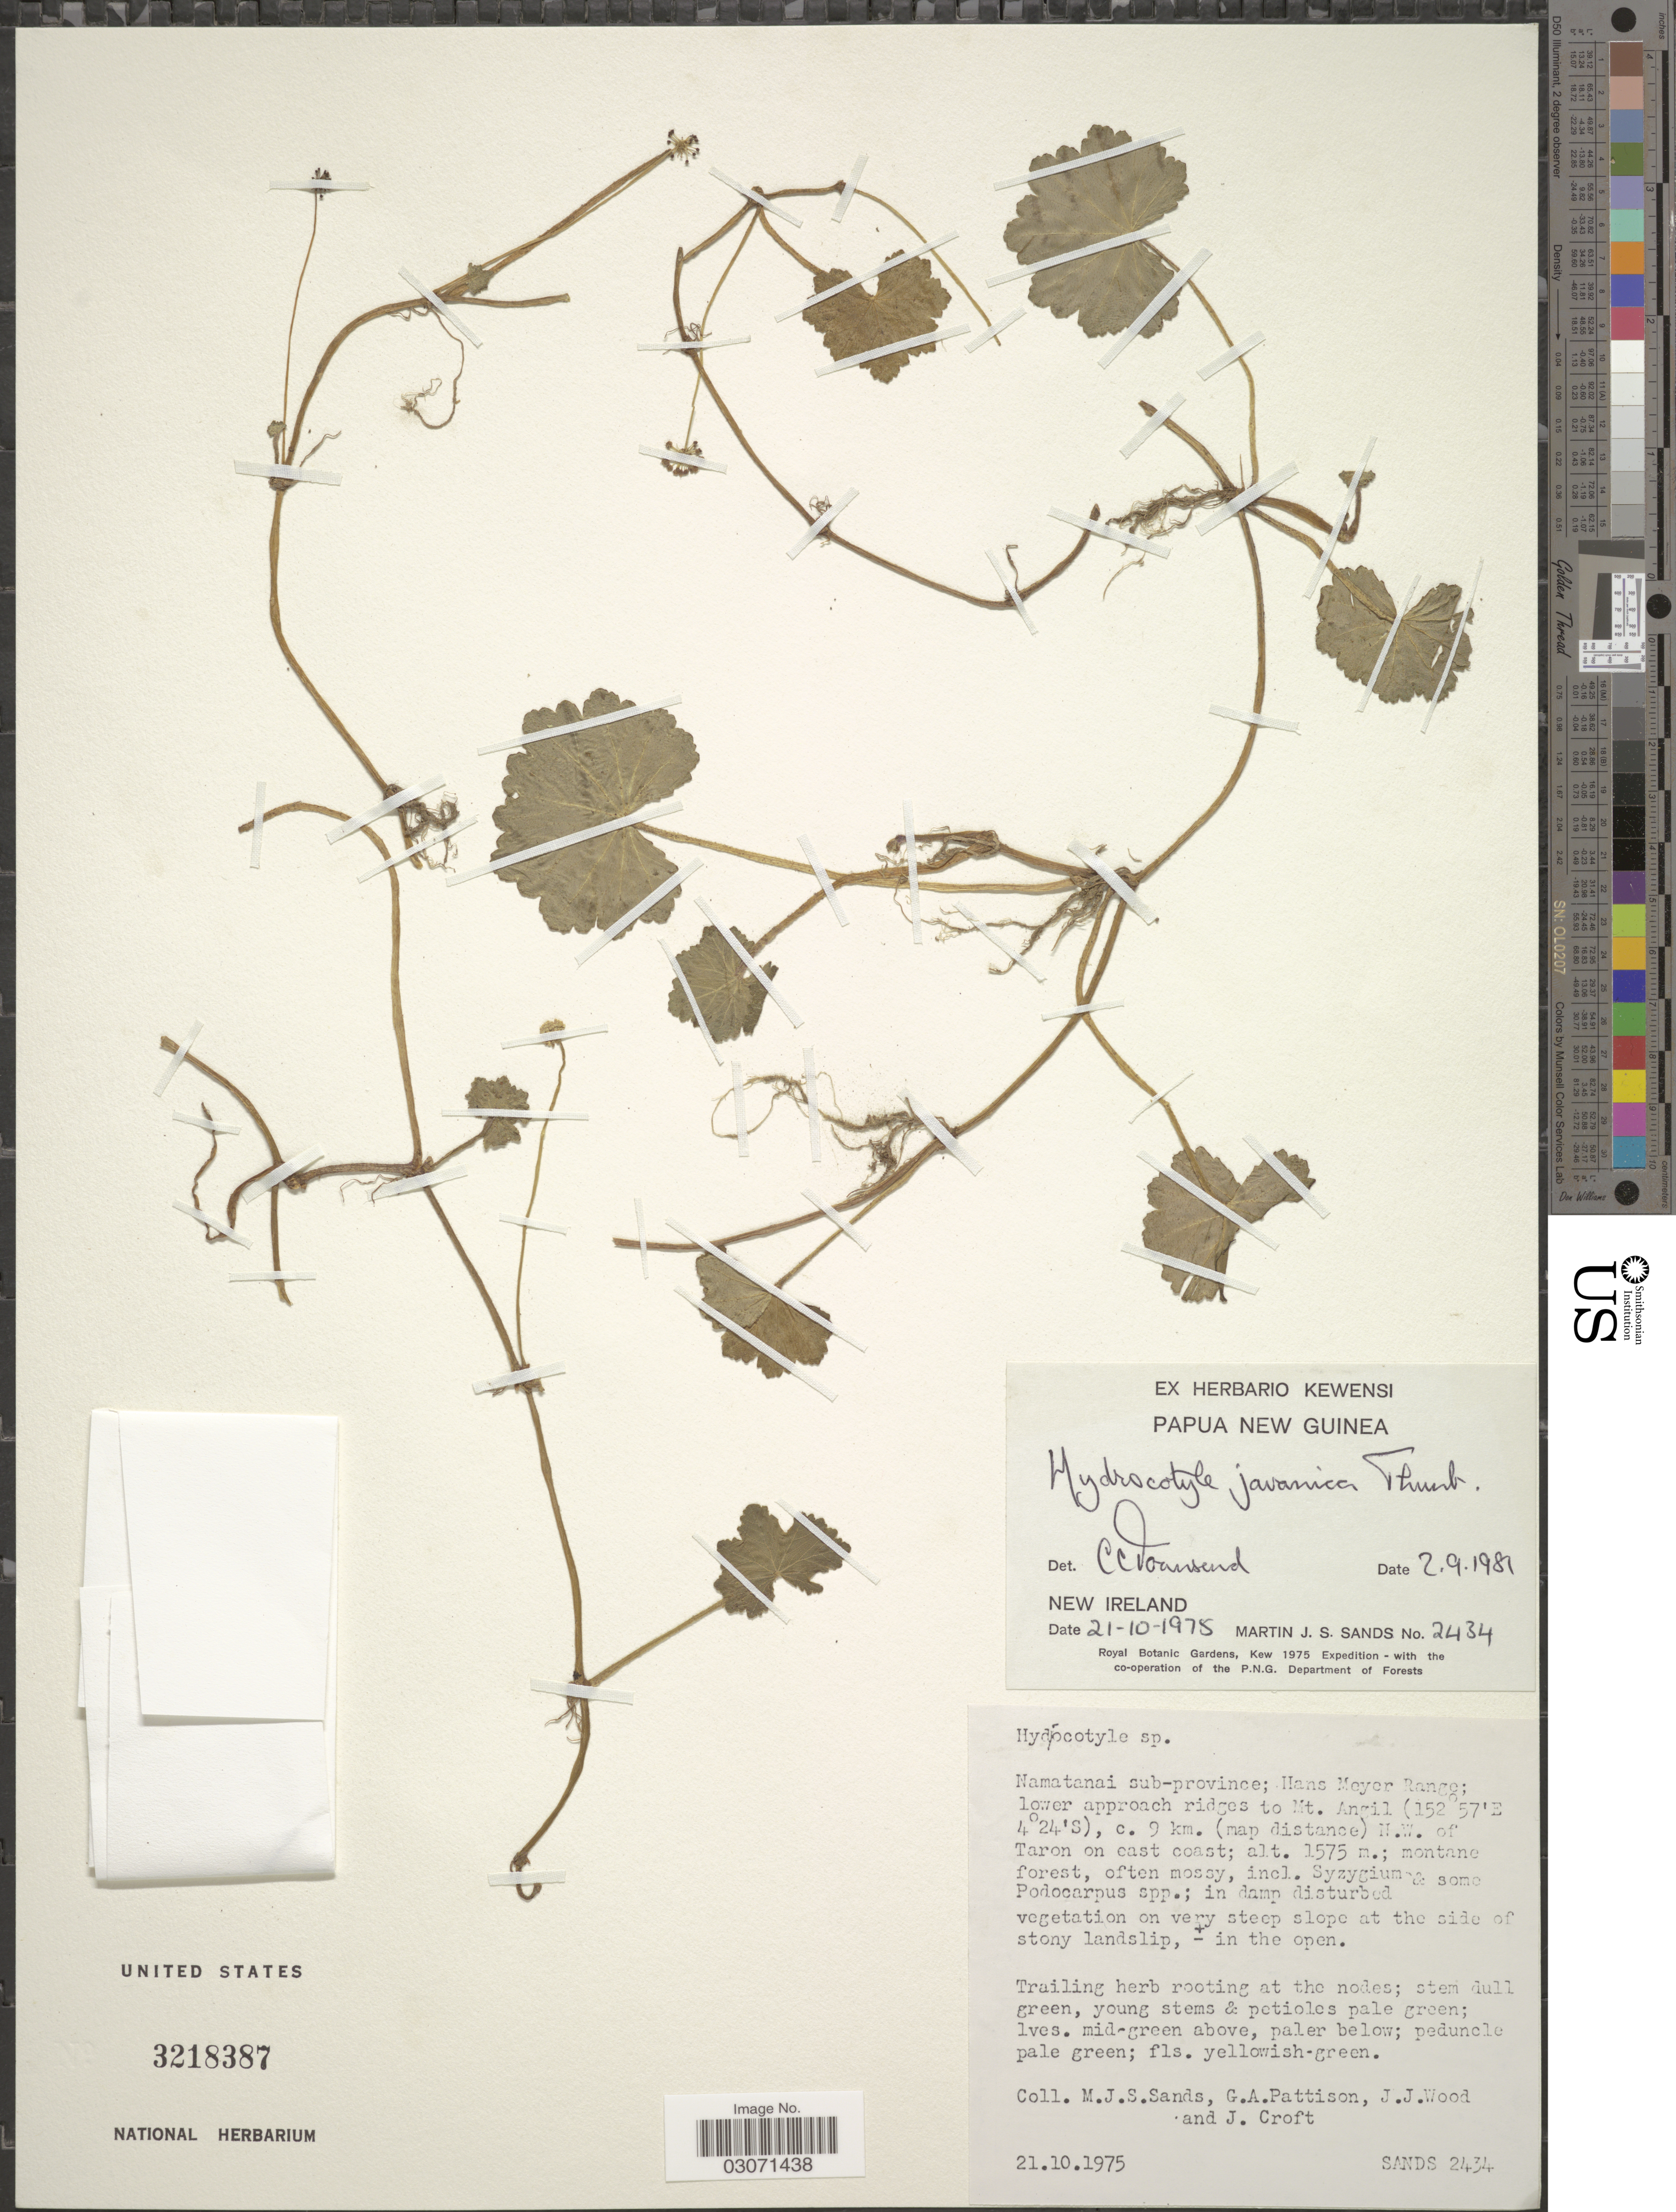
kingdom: Plantae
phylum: Tracheophyta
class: Magnoliopsida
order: Apiales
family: Araliaceae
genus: Hydrocotyle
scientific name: Hydrocotyle javanica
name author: Thunb.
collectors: M. Sands, G. Pattison, J. Wood & J. Croft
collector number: SANDS 2434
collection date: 1975-10-21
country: Papua New Guinea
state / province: New Ireland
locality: Namatanai sub-province; Hans Meyer Range; lower approach ridges to Mt. Angil, c. 9 km. (map distance) NW of Taron on east coast.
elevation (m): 1575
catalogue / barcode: US 3218387